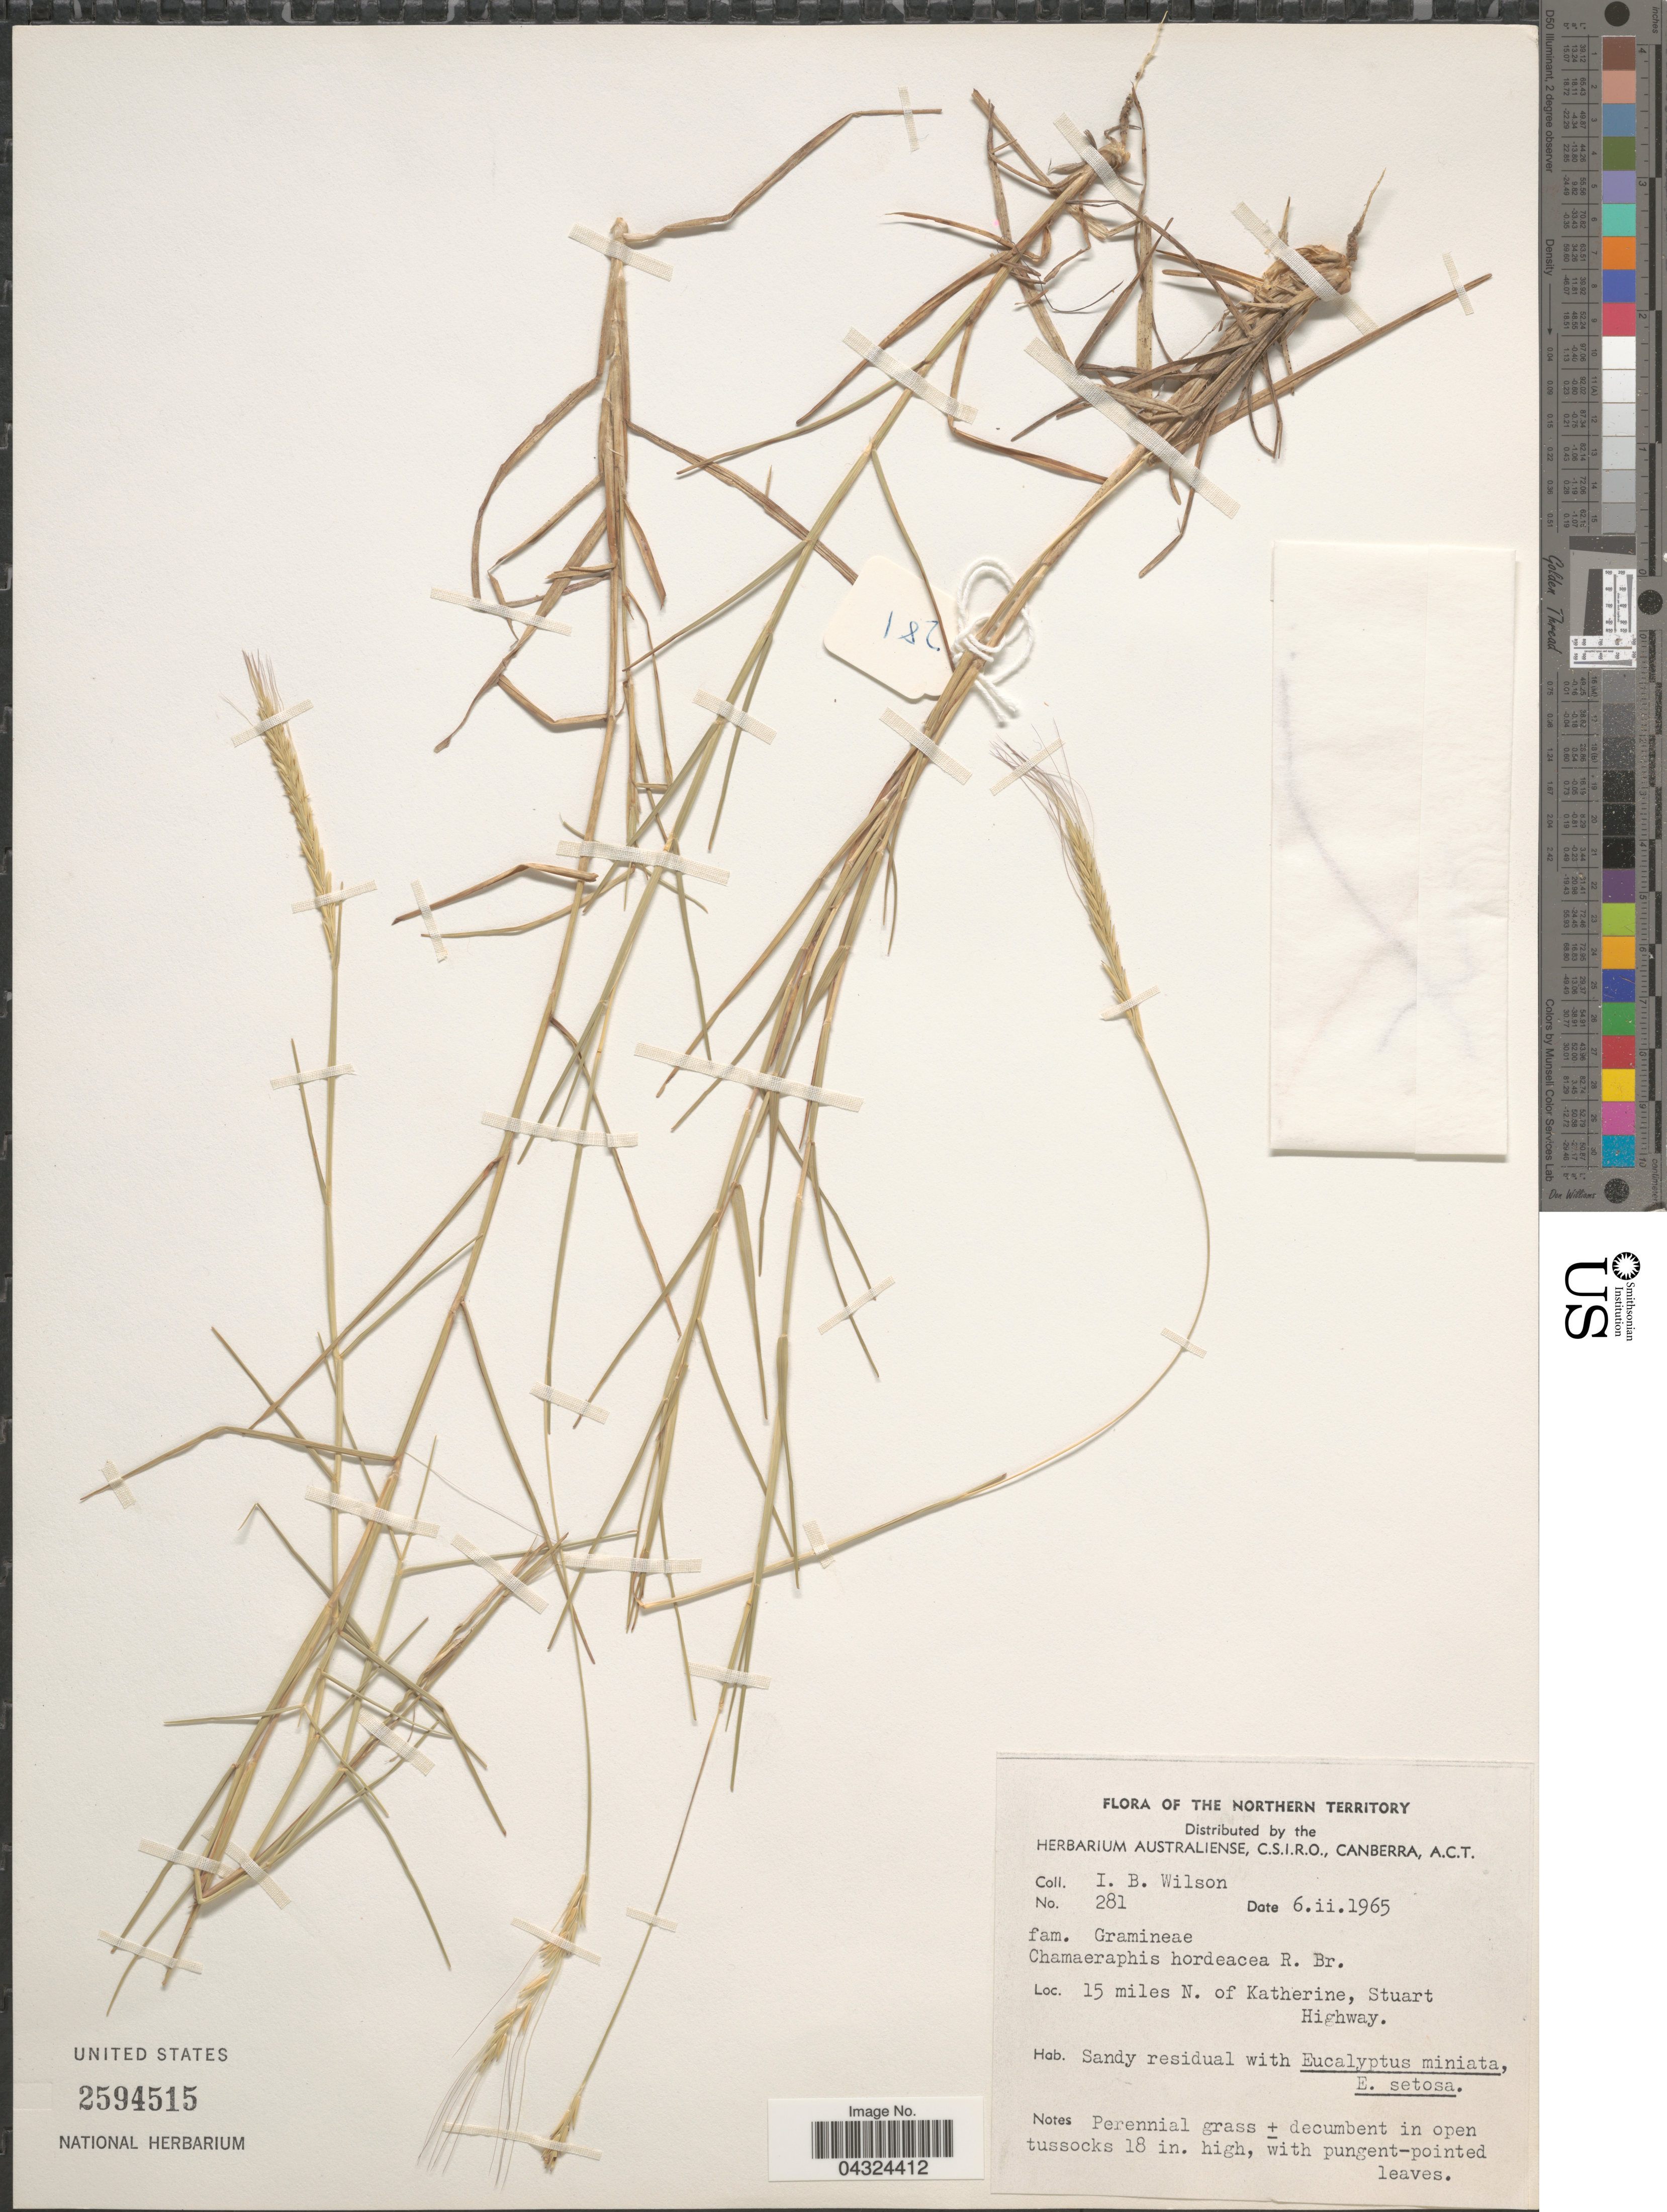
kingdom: Plantae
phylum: Tracheophyta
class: Liliopsida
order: Poales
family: Poaceae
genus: Chamaeraphis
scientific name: Chamaeraphis hordeacea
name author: R. Br.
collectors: I. B. Wilson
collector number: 281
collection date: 1965-02-06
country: Australia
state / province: Northern Territory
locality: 15 miles N. of Katherine, Stuart Highway.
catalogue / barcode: US 2594515